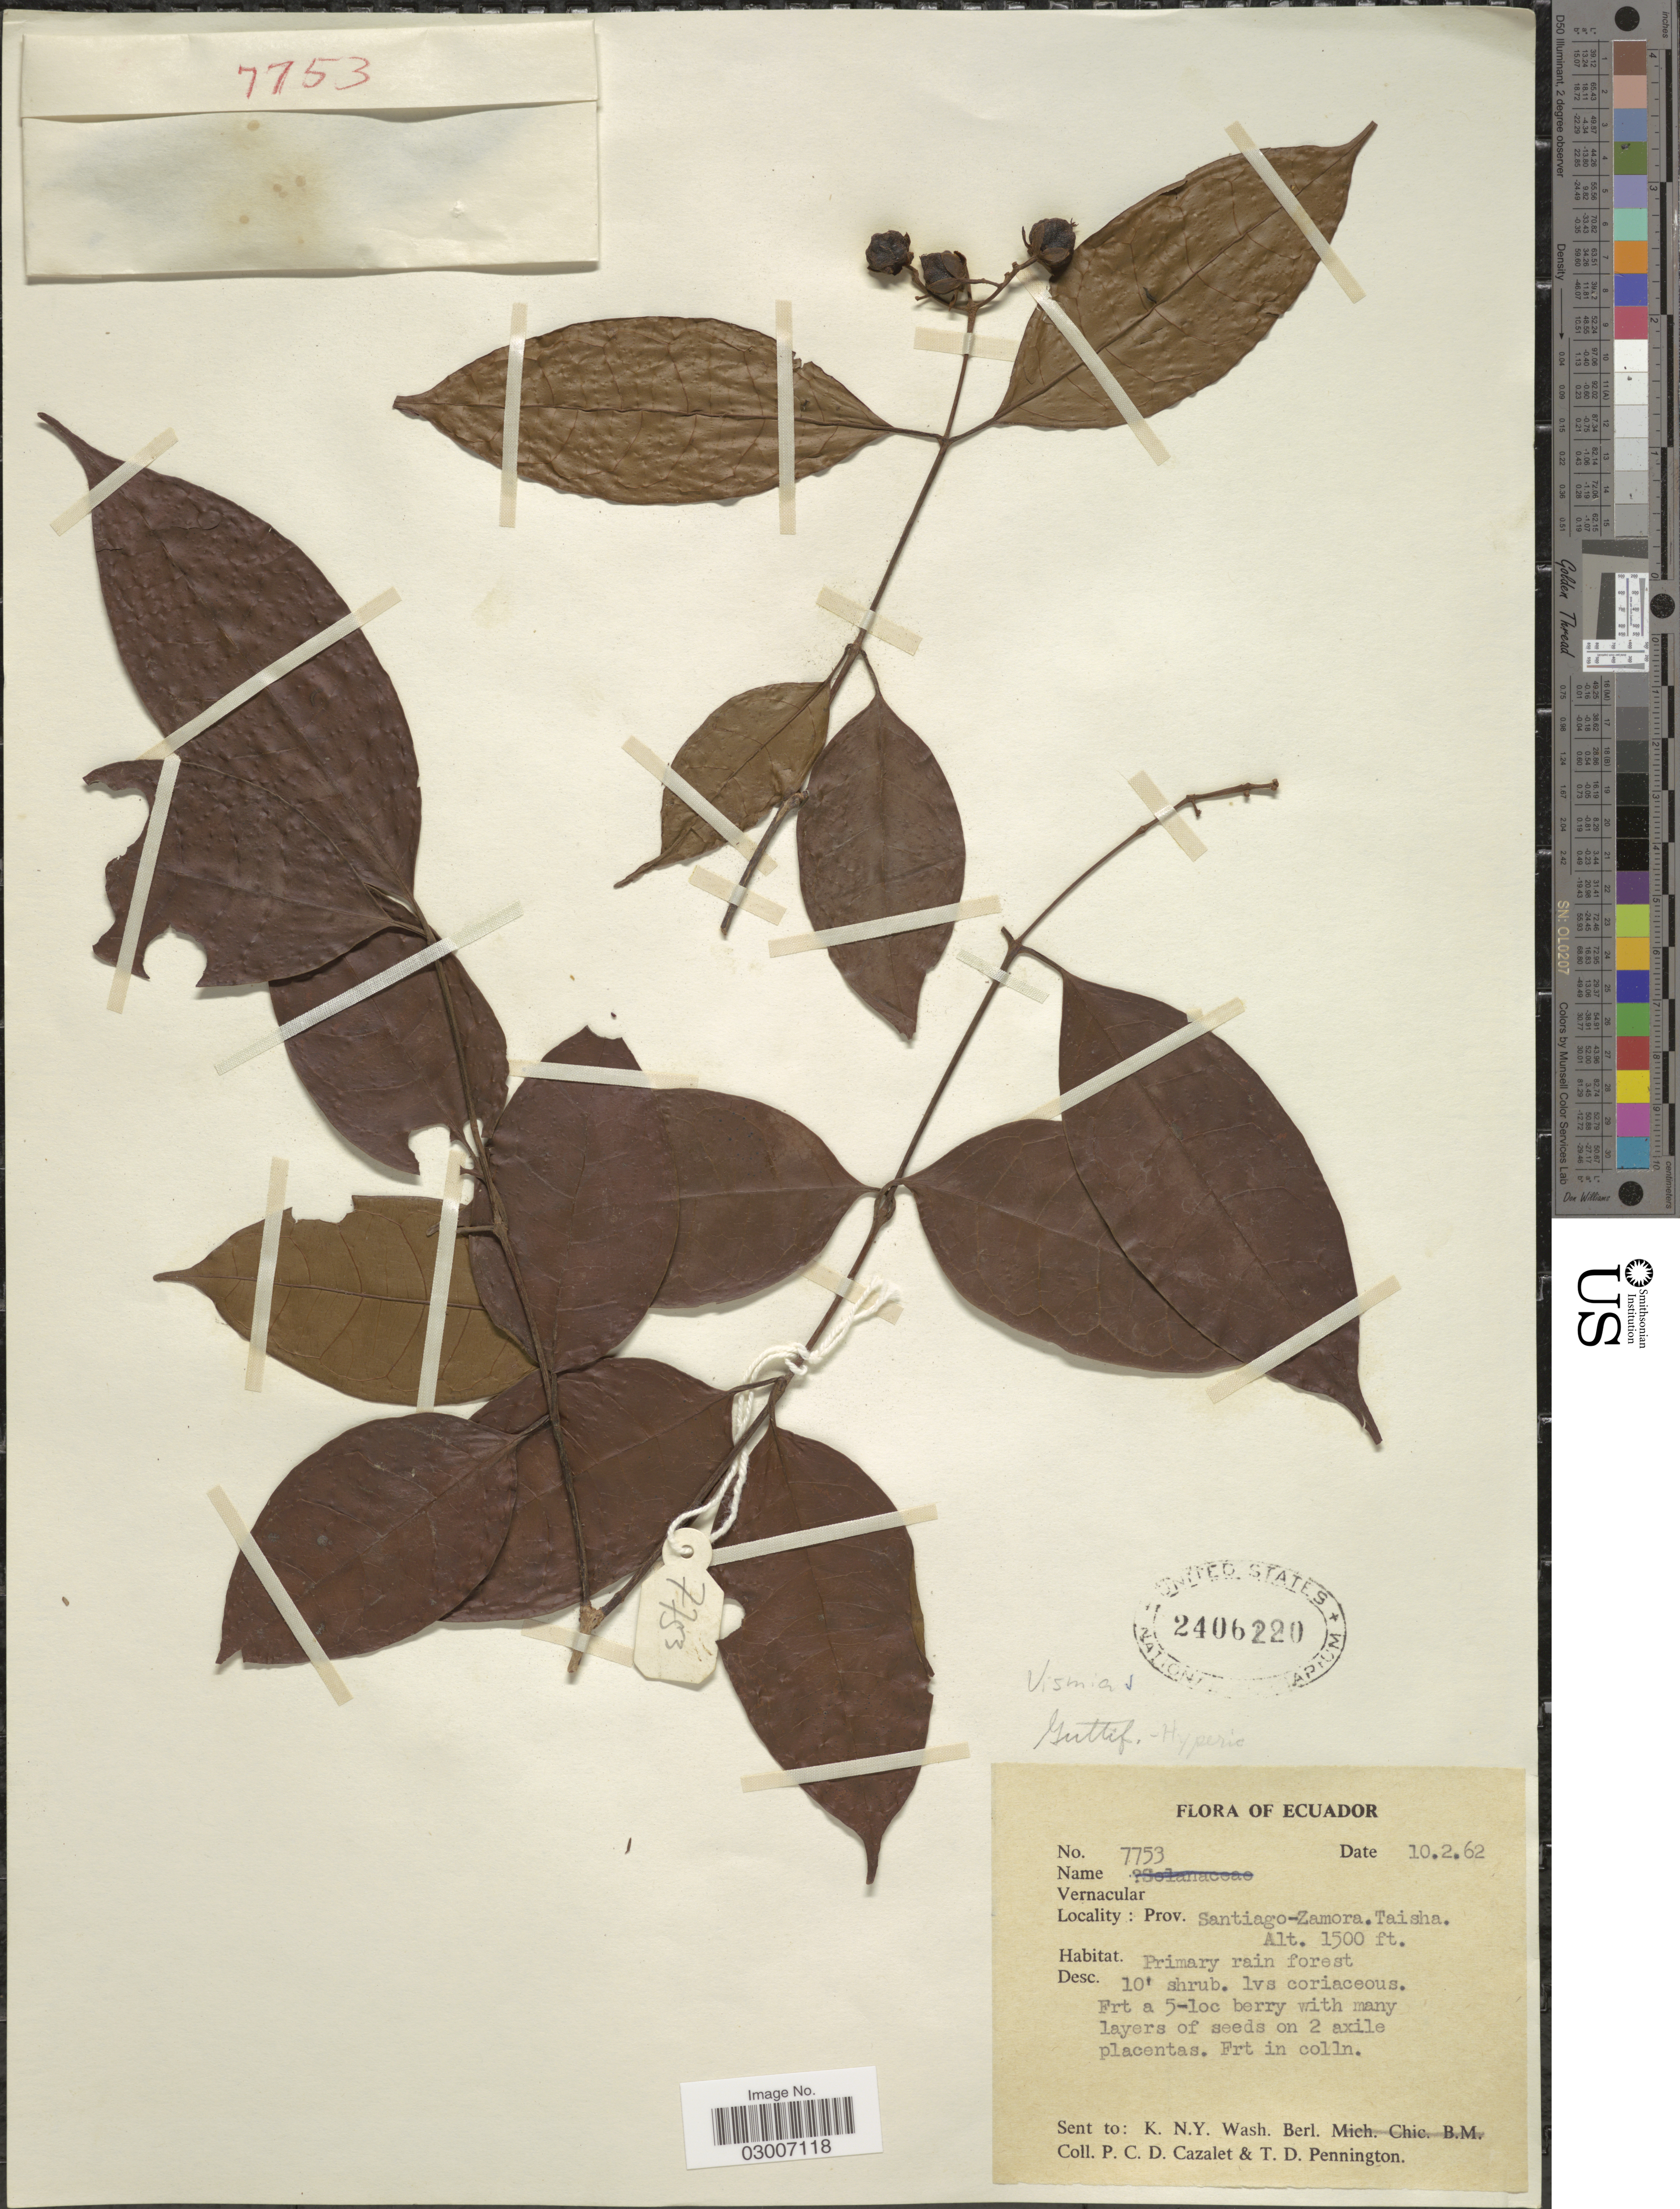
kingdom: Plantae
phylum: Tracheophyta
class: Magnoliopsida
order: Malpighiales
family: Hypericaceae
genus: Vismia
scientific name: Vismia sp.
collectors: P. C. D. Cazalet & T. D. Pennington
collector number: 7753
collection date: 1962-02-10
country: Ecuador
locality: Prov. Santiago-Zamora. Taisha.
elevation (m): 457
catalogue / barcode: US 2406220